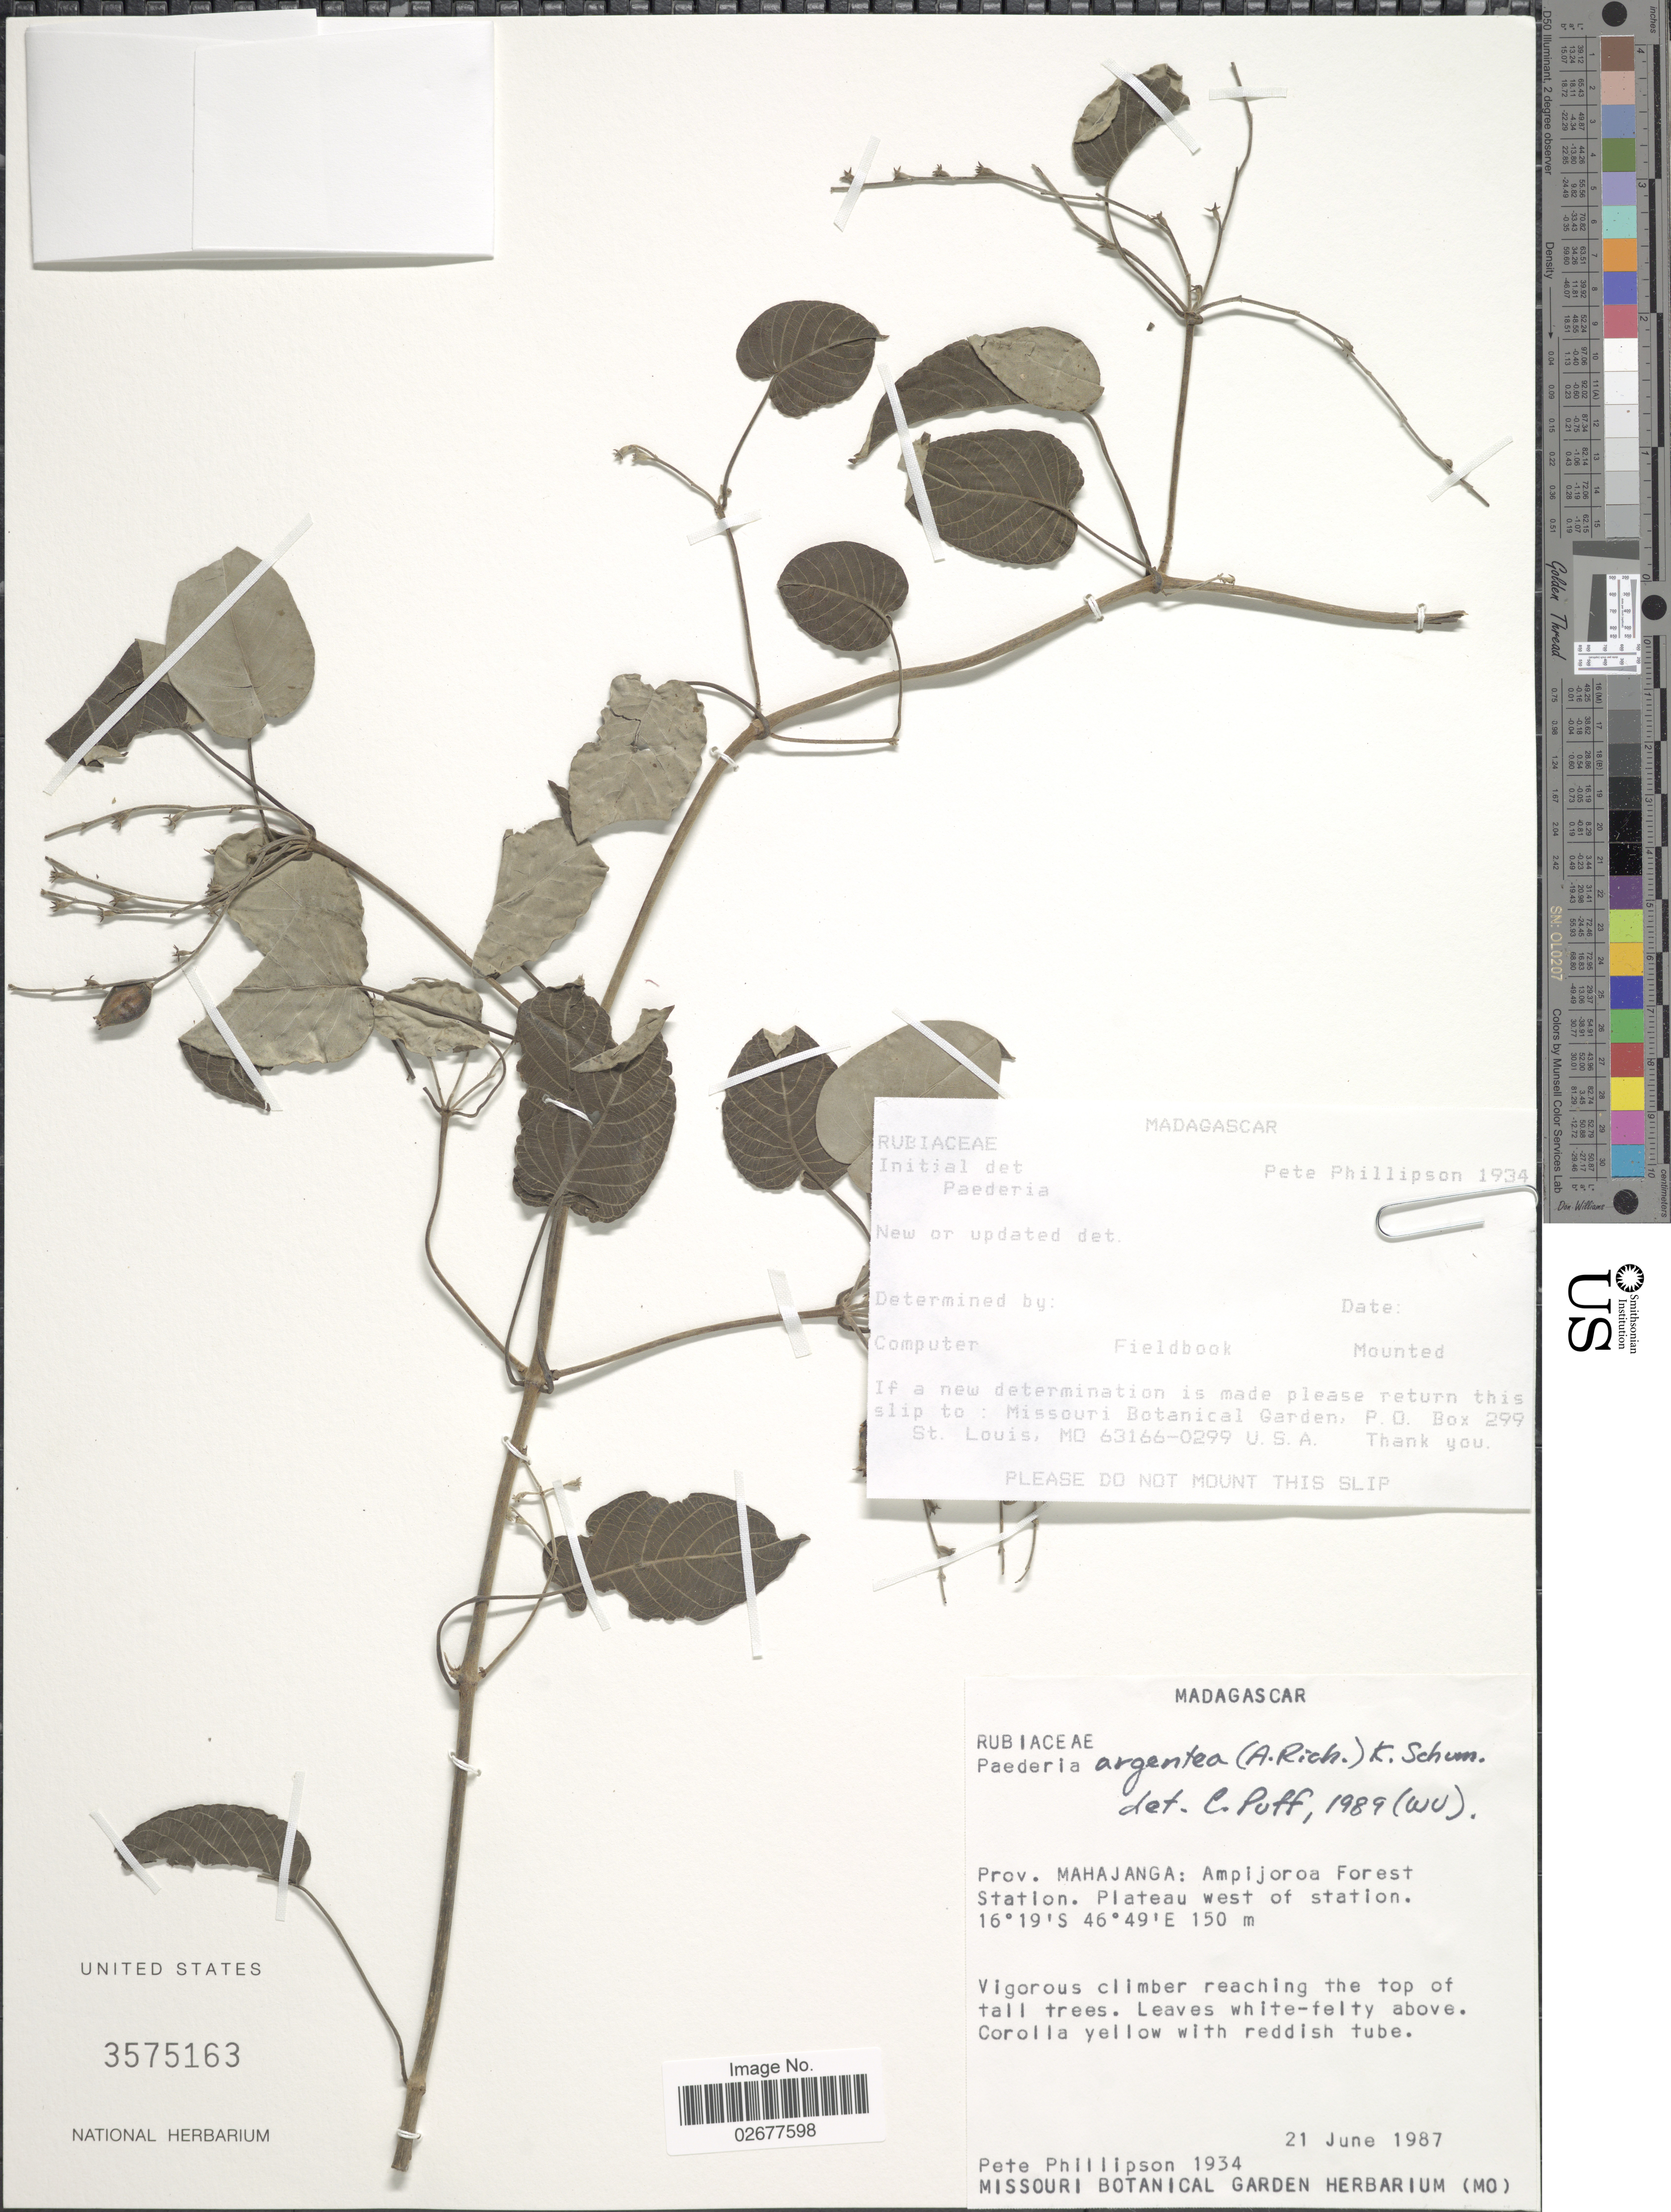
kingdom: Plantae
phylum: Tracheophyta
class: Magnoliopsida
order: Gentianales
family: Rubiaceae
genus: Paederia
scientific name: Paederia argentea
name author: (A. Rich. ex DC.) K. Schum.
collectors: P. B. Phillipson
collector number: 1934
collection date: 1987-06-21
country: Madagascar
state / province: Boeny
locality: Ampijoroa Forest Station. Plateau west of station.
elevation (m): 150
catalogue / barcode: US 3575163